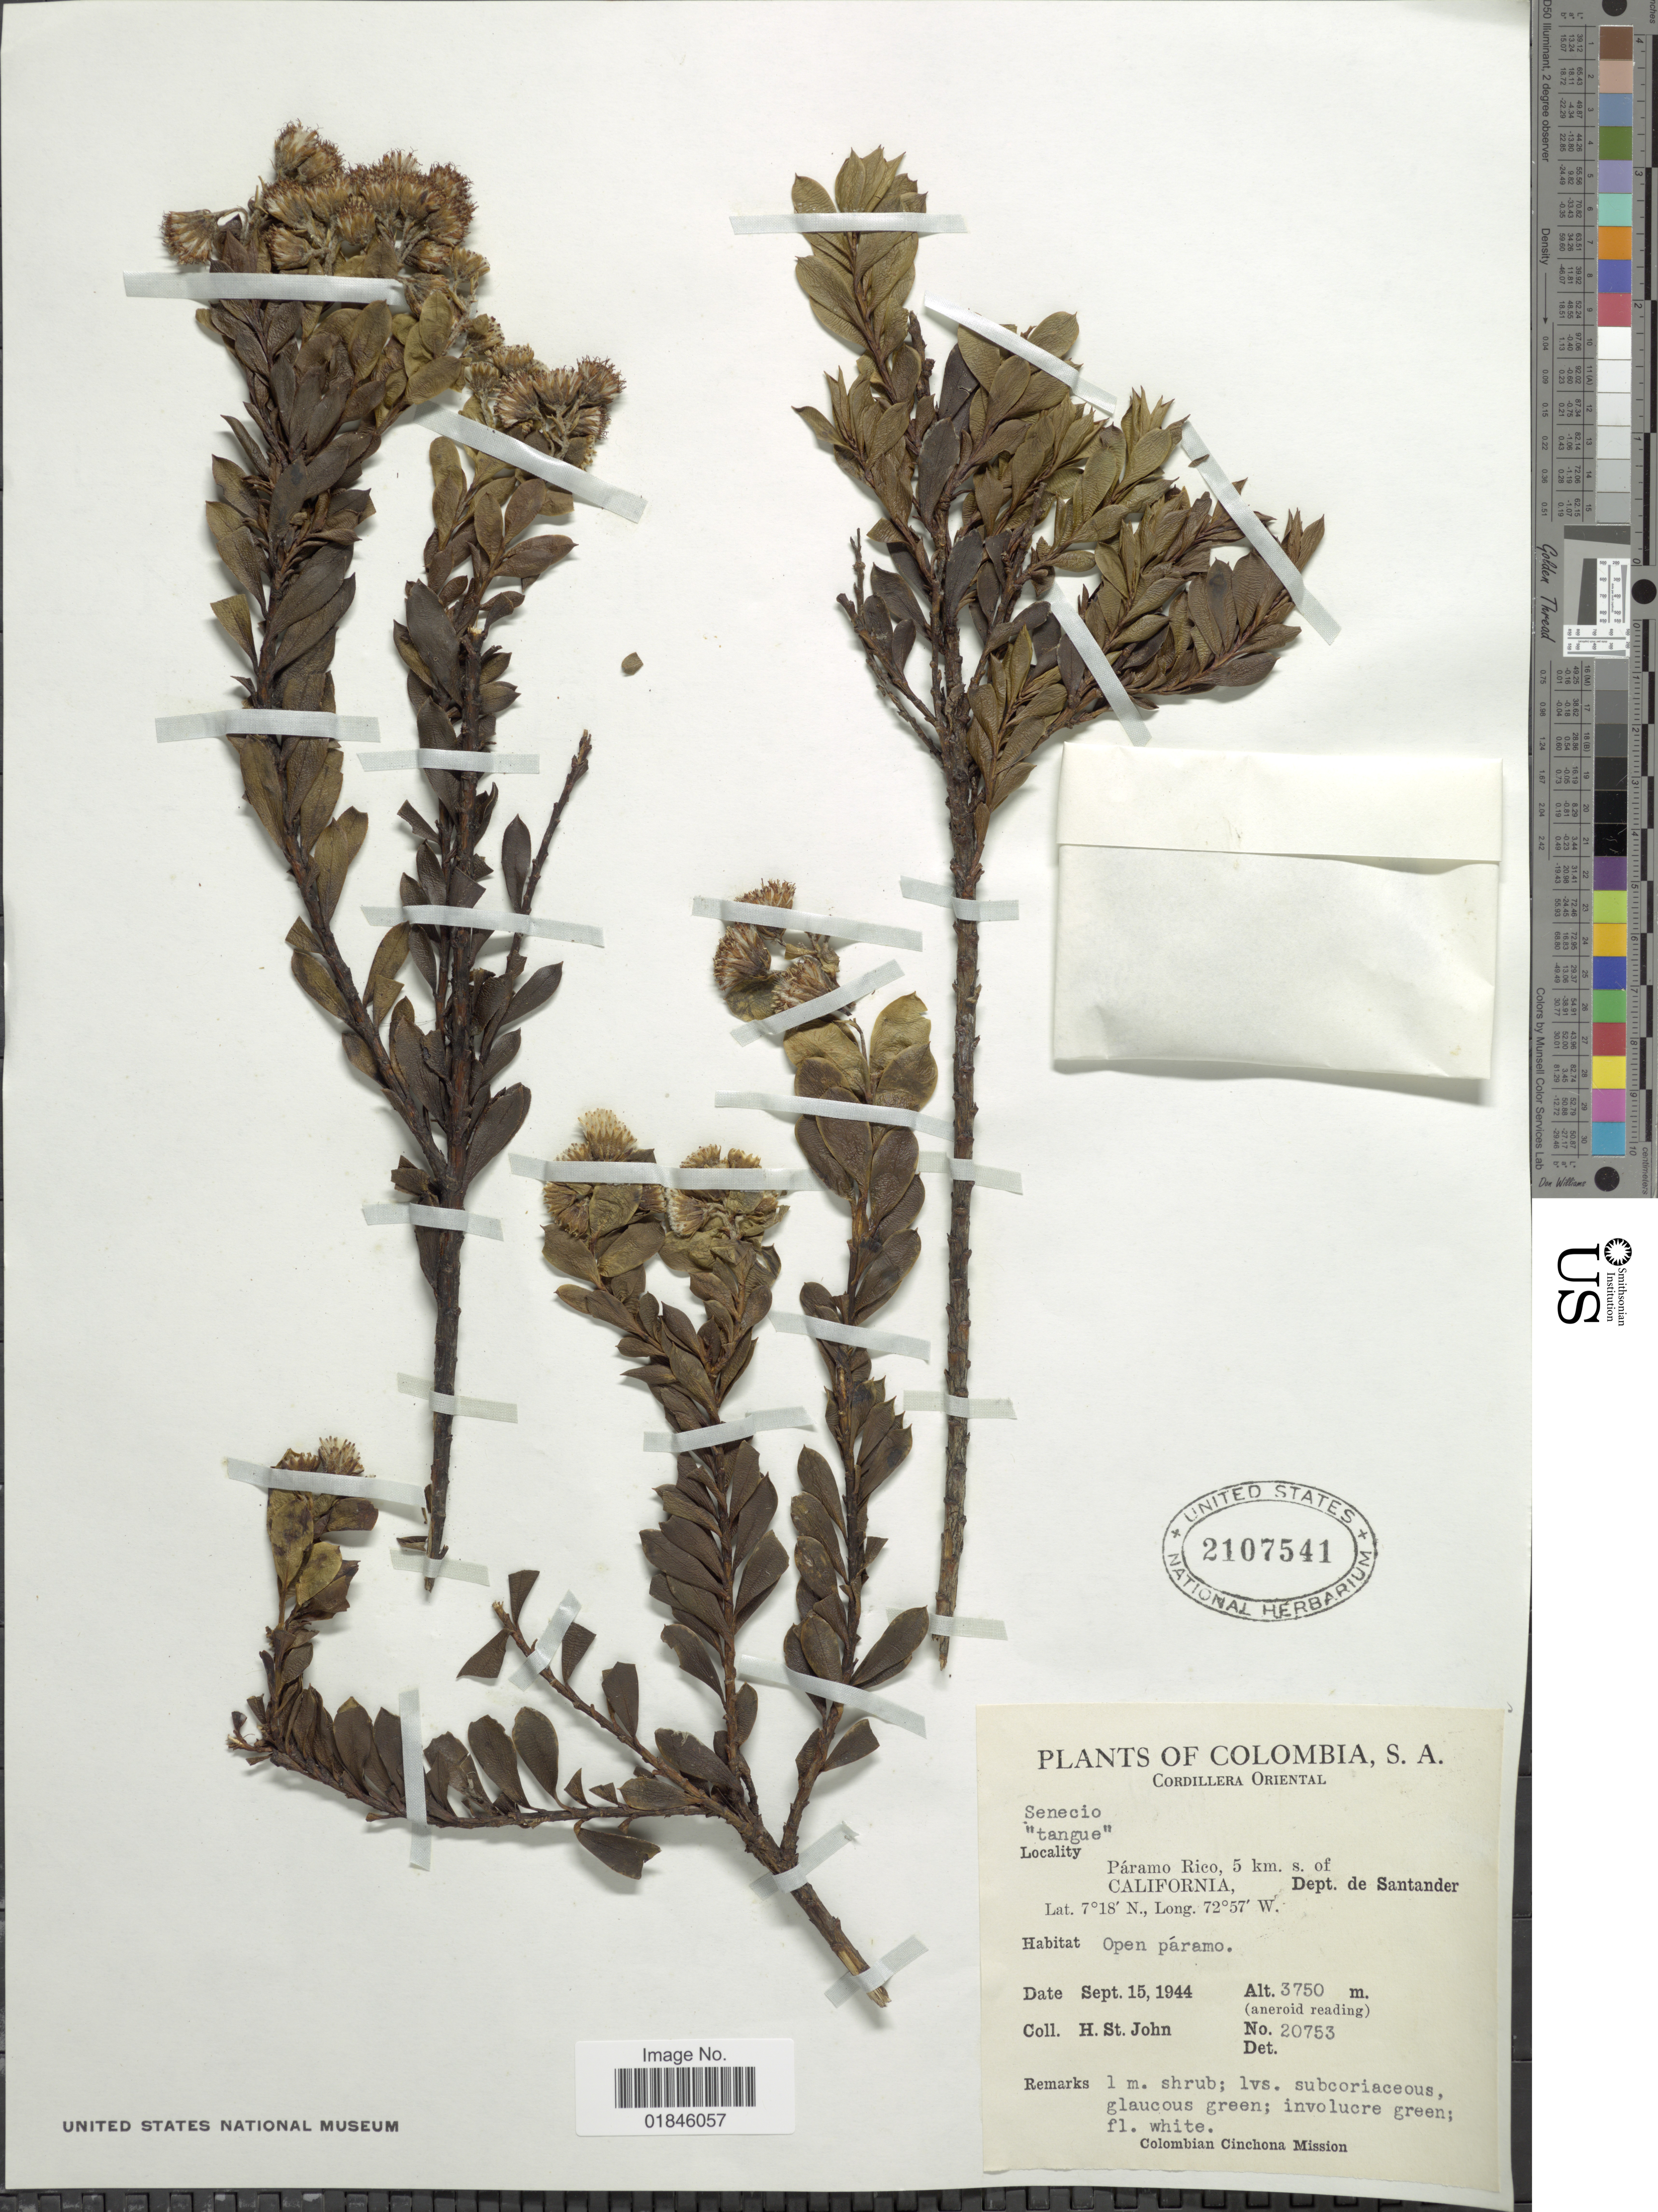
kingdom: Plantae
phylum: Tracheophyta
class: Magnoliopsida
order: Asterales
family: Asteraceae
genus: Pentacalia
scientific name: Pentacalia vaccinioides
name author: (Kunth) Cuatrec.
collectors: H. St. John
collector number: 20753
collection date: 1944-09-15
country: Colombia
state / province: Santander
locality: Cordillera Oriental. Páramo Rico, 5 km. s. of California, Dept. de Santander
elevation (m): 3750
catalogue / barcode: US 2107541